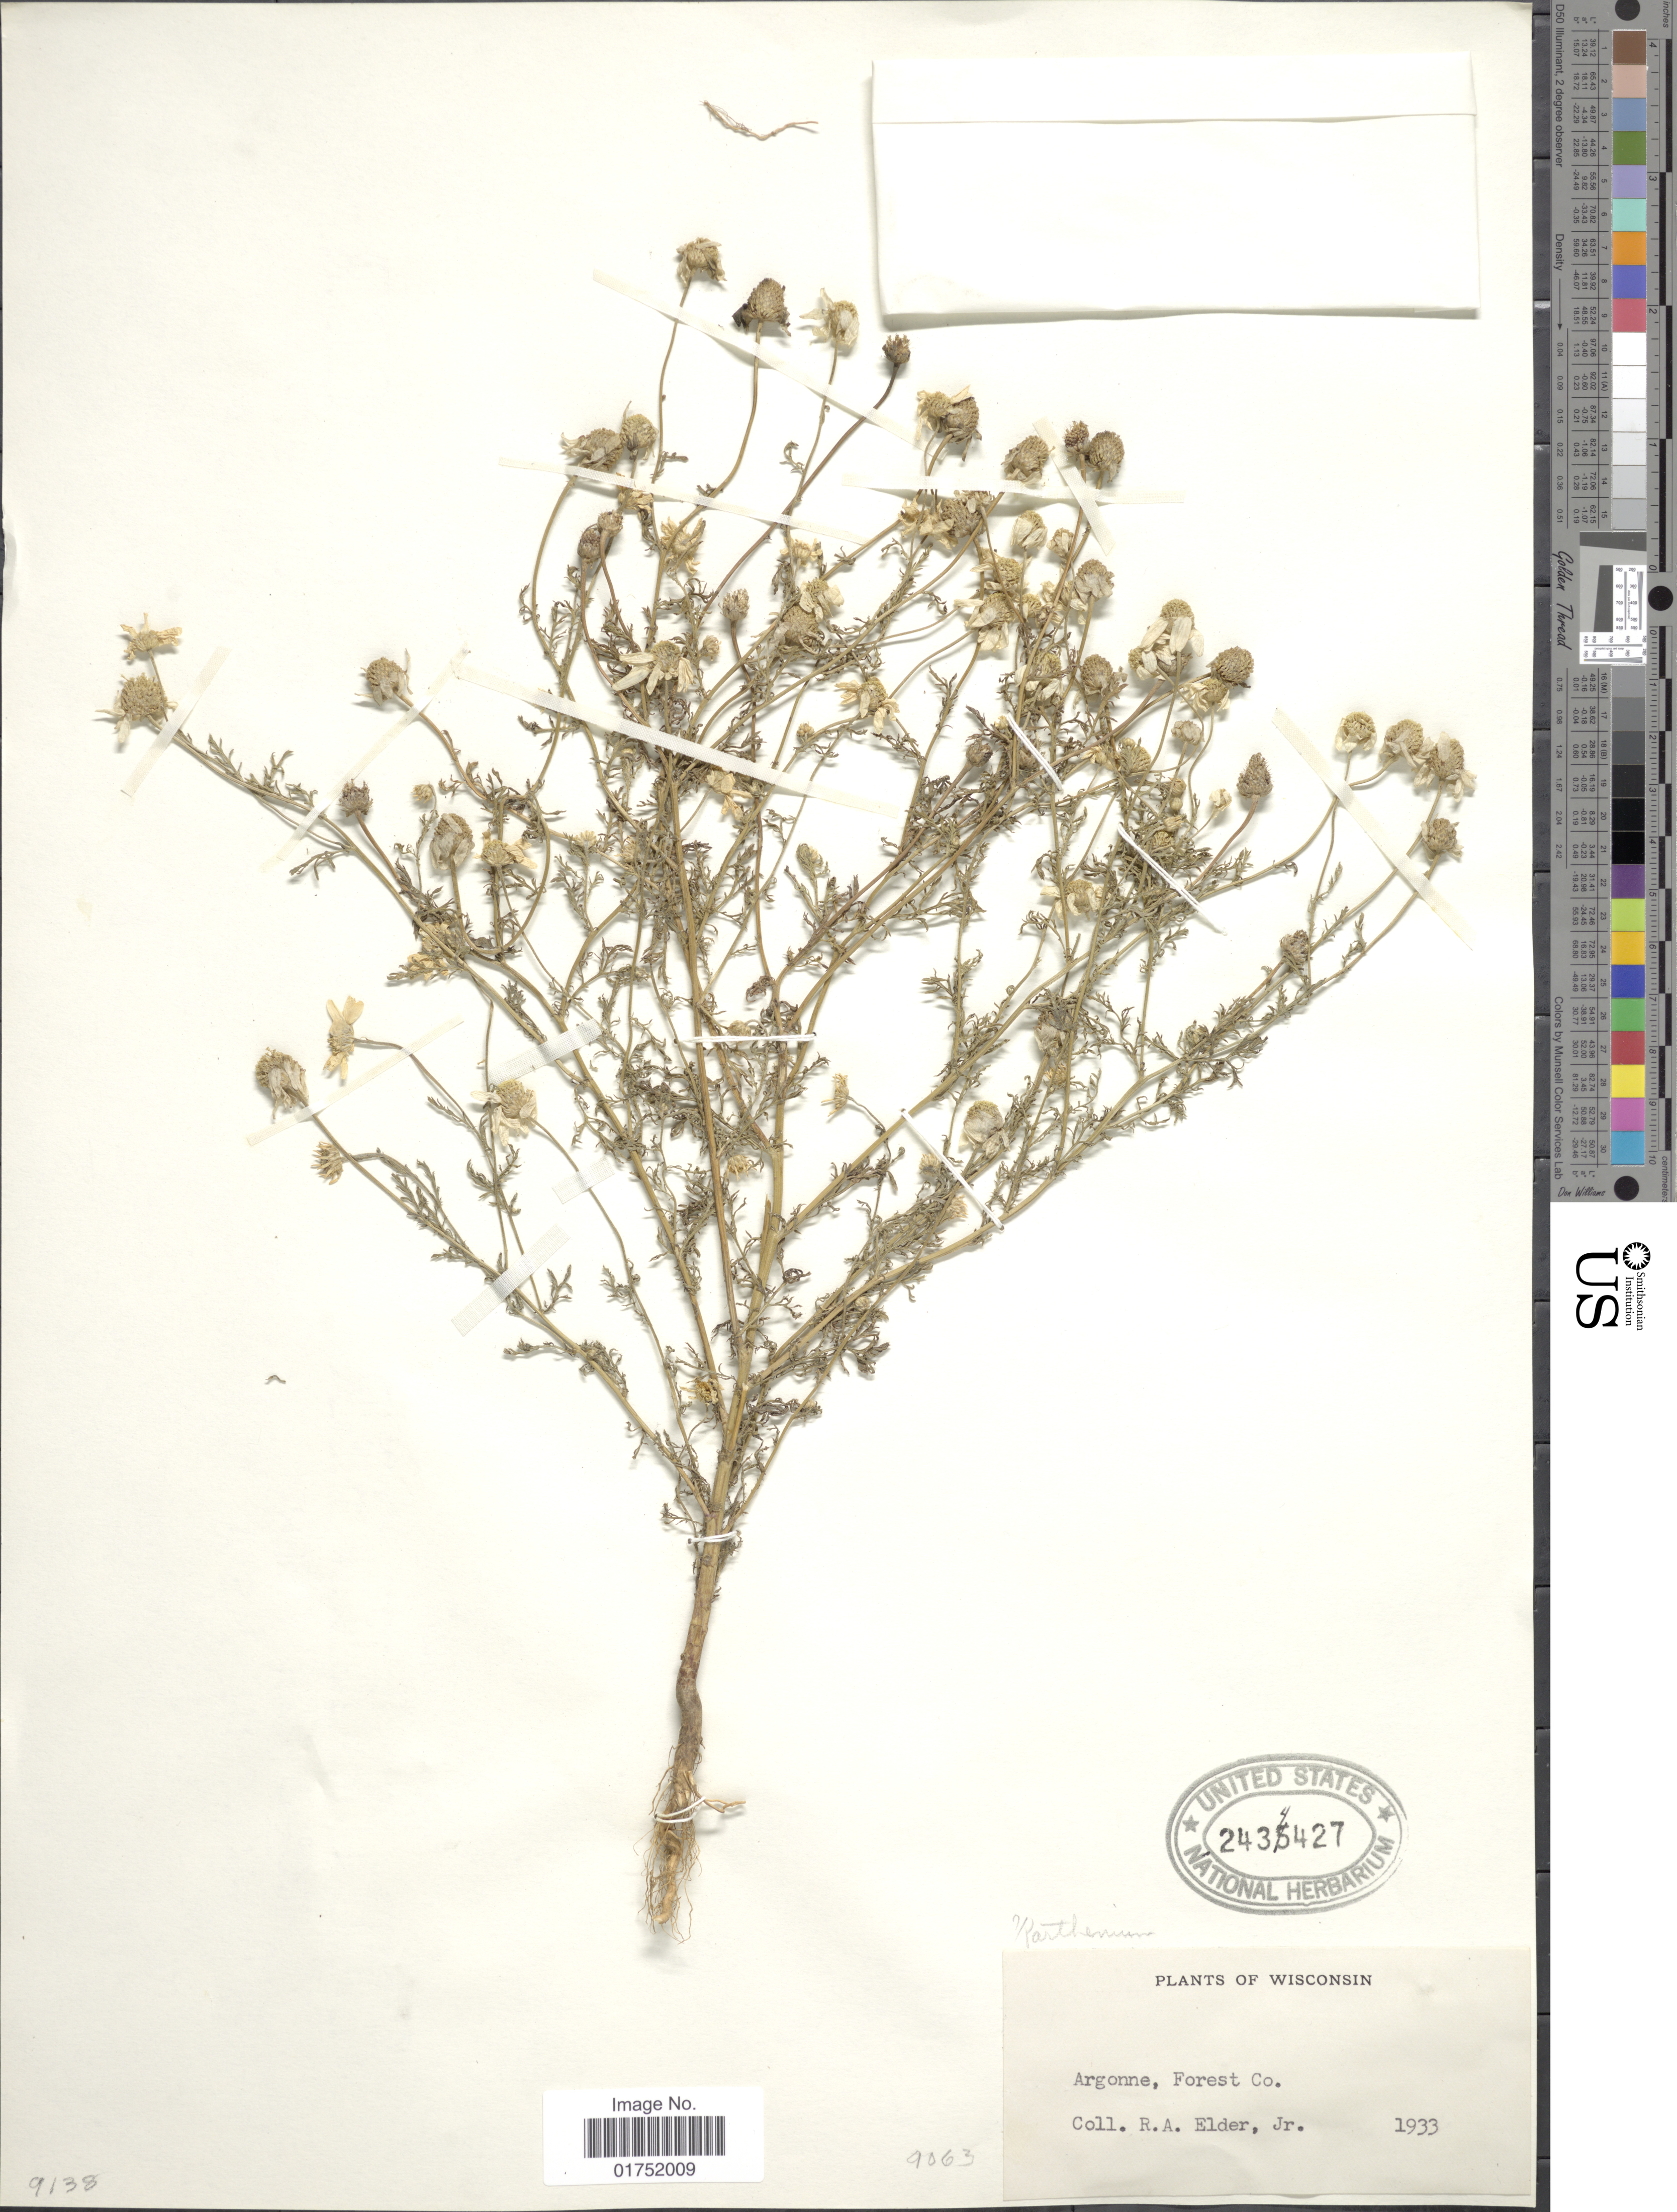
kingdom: Plantae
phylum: Tracheophyta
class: Magnoliopsida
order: Asterales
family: Asteraceae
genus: Parthenium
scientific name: Parthenium sp.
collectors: R. Elder Jr.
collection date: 1933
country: United States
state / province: Wisconsin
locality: Argonne, Forest Co.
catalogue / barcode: US 2434427